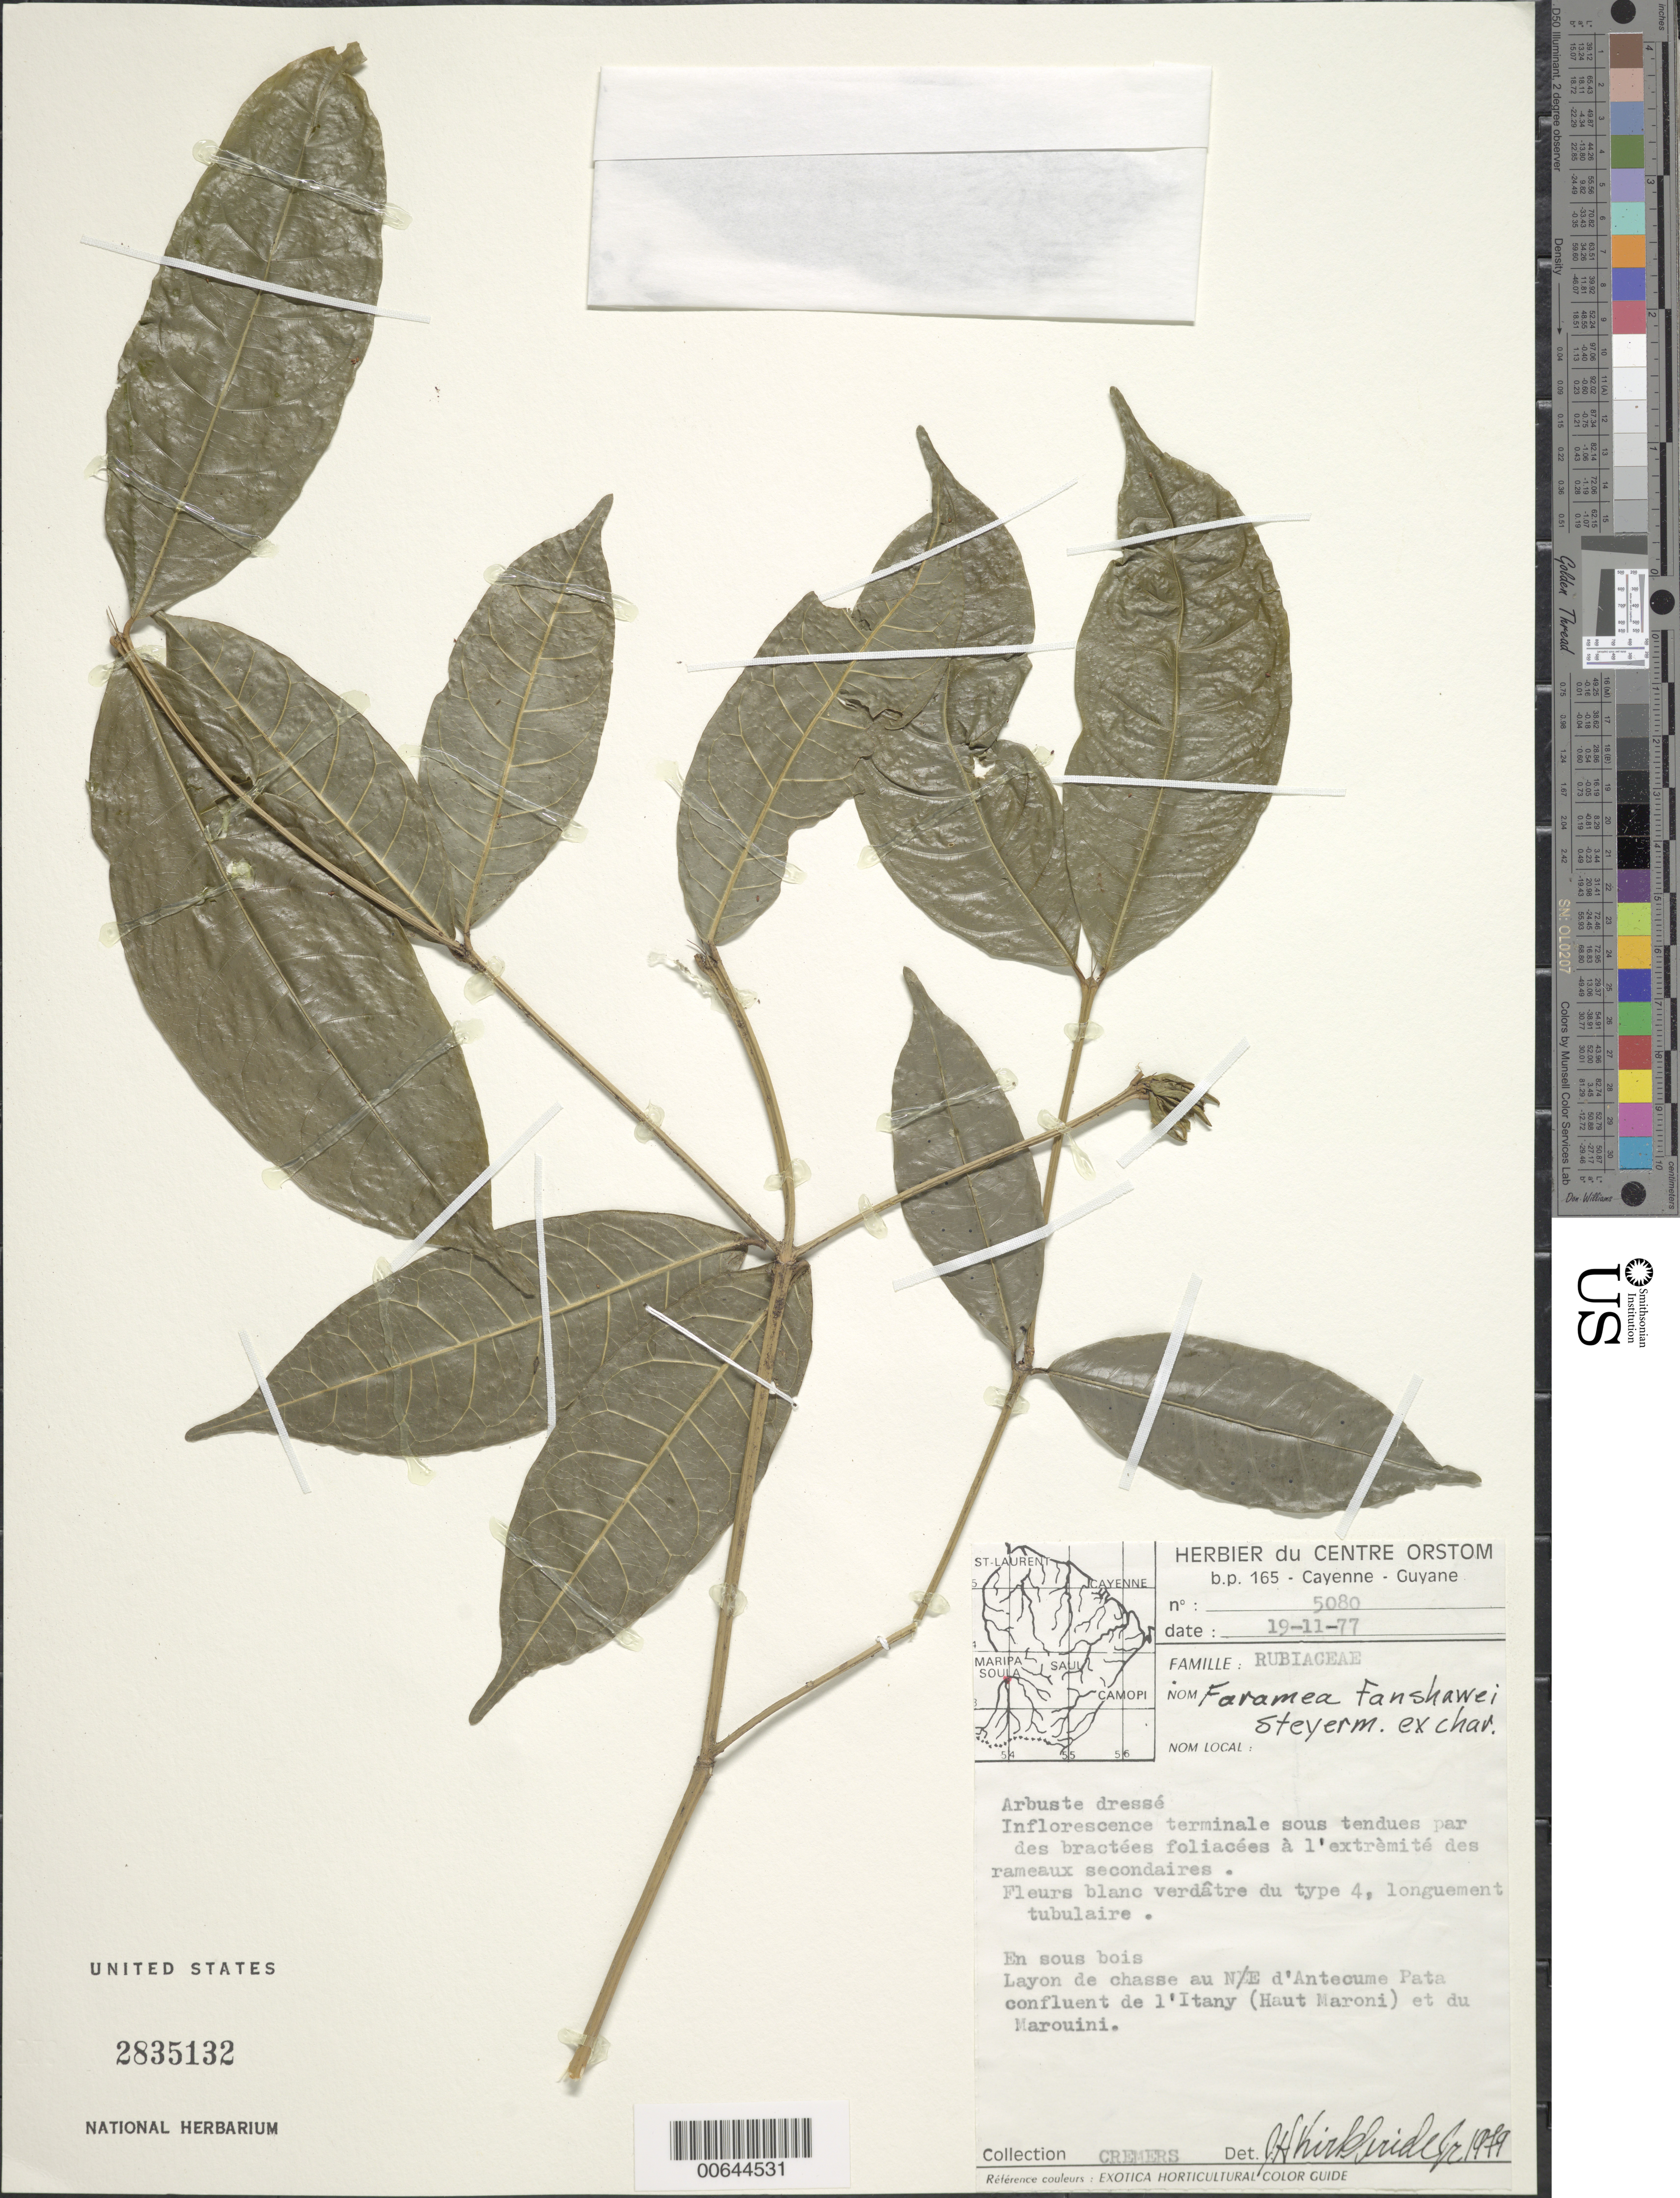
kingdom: Plantae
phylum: Tracheophyta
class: Magnoliopsida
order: Gentianales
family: Rubiaceae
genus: Faramea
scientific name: Faramea fanshawei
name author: Steyerm.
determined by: Kirkbride, J. H.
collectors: G. Cremers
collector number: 5080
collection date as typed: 19-Nov-77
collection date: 1977-11-19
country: French Guiana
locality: Ile d'Antécume Pata, confl. de l'Itany (Haut Maroni) et du Marouini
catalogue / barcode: US 2835132